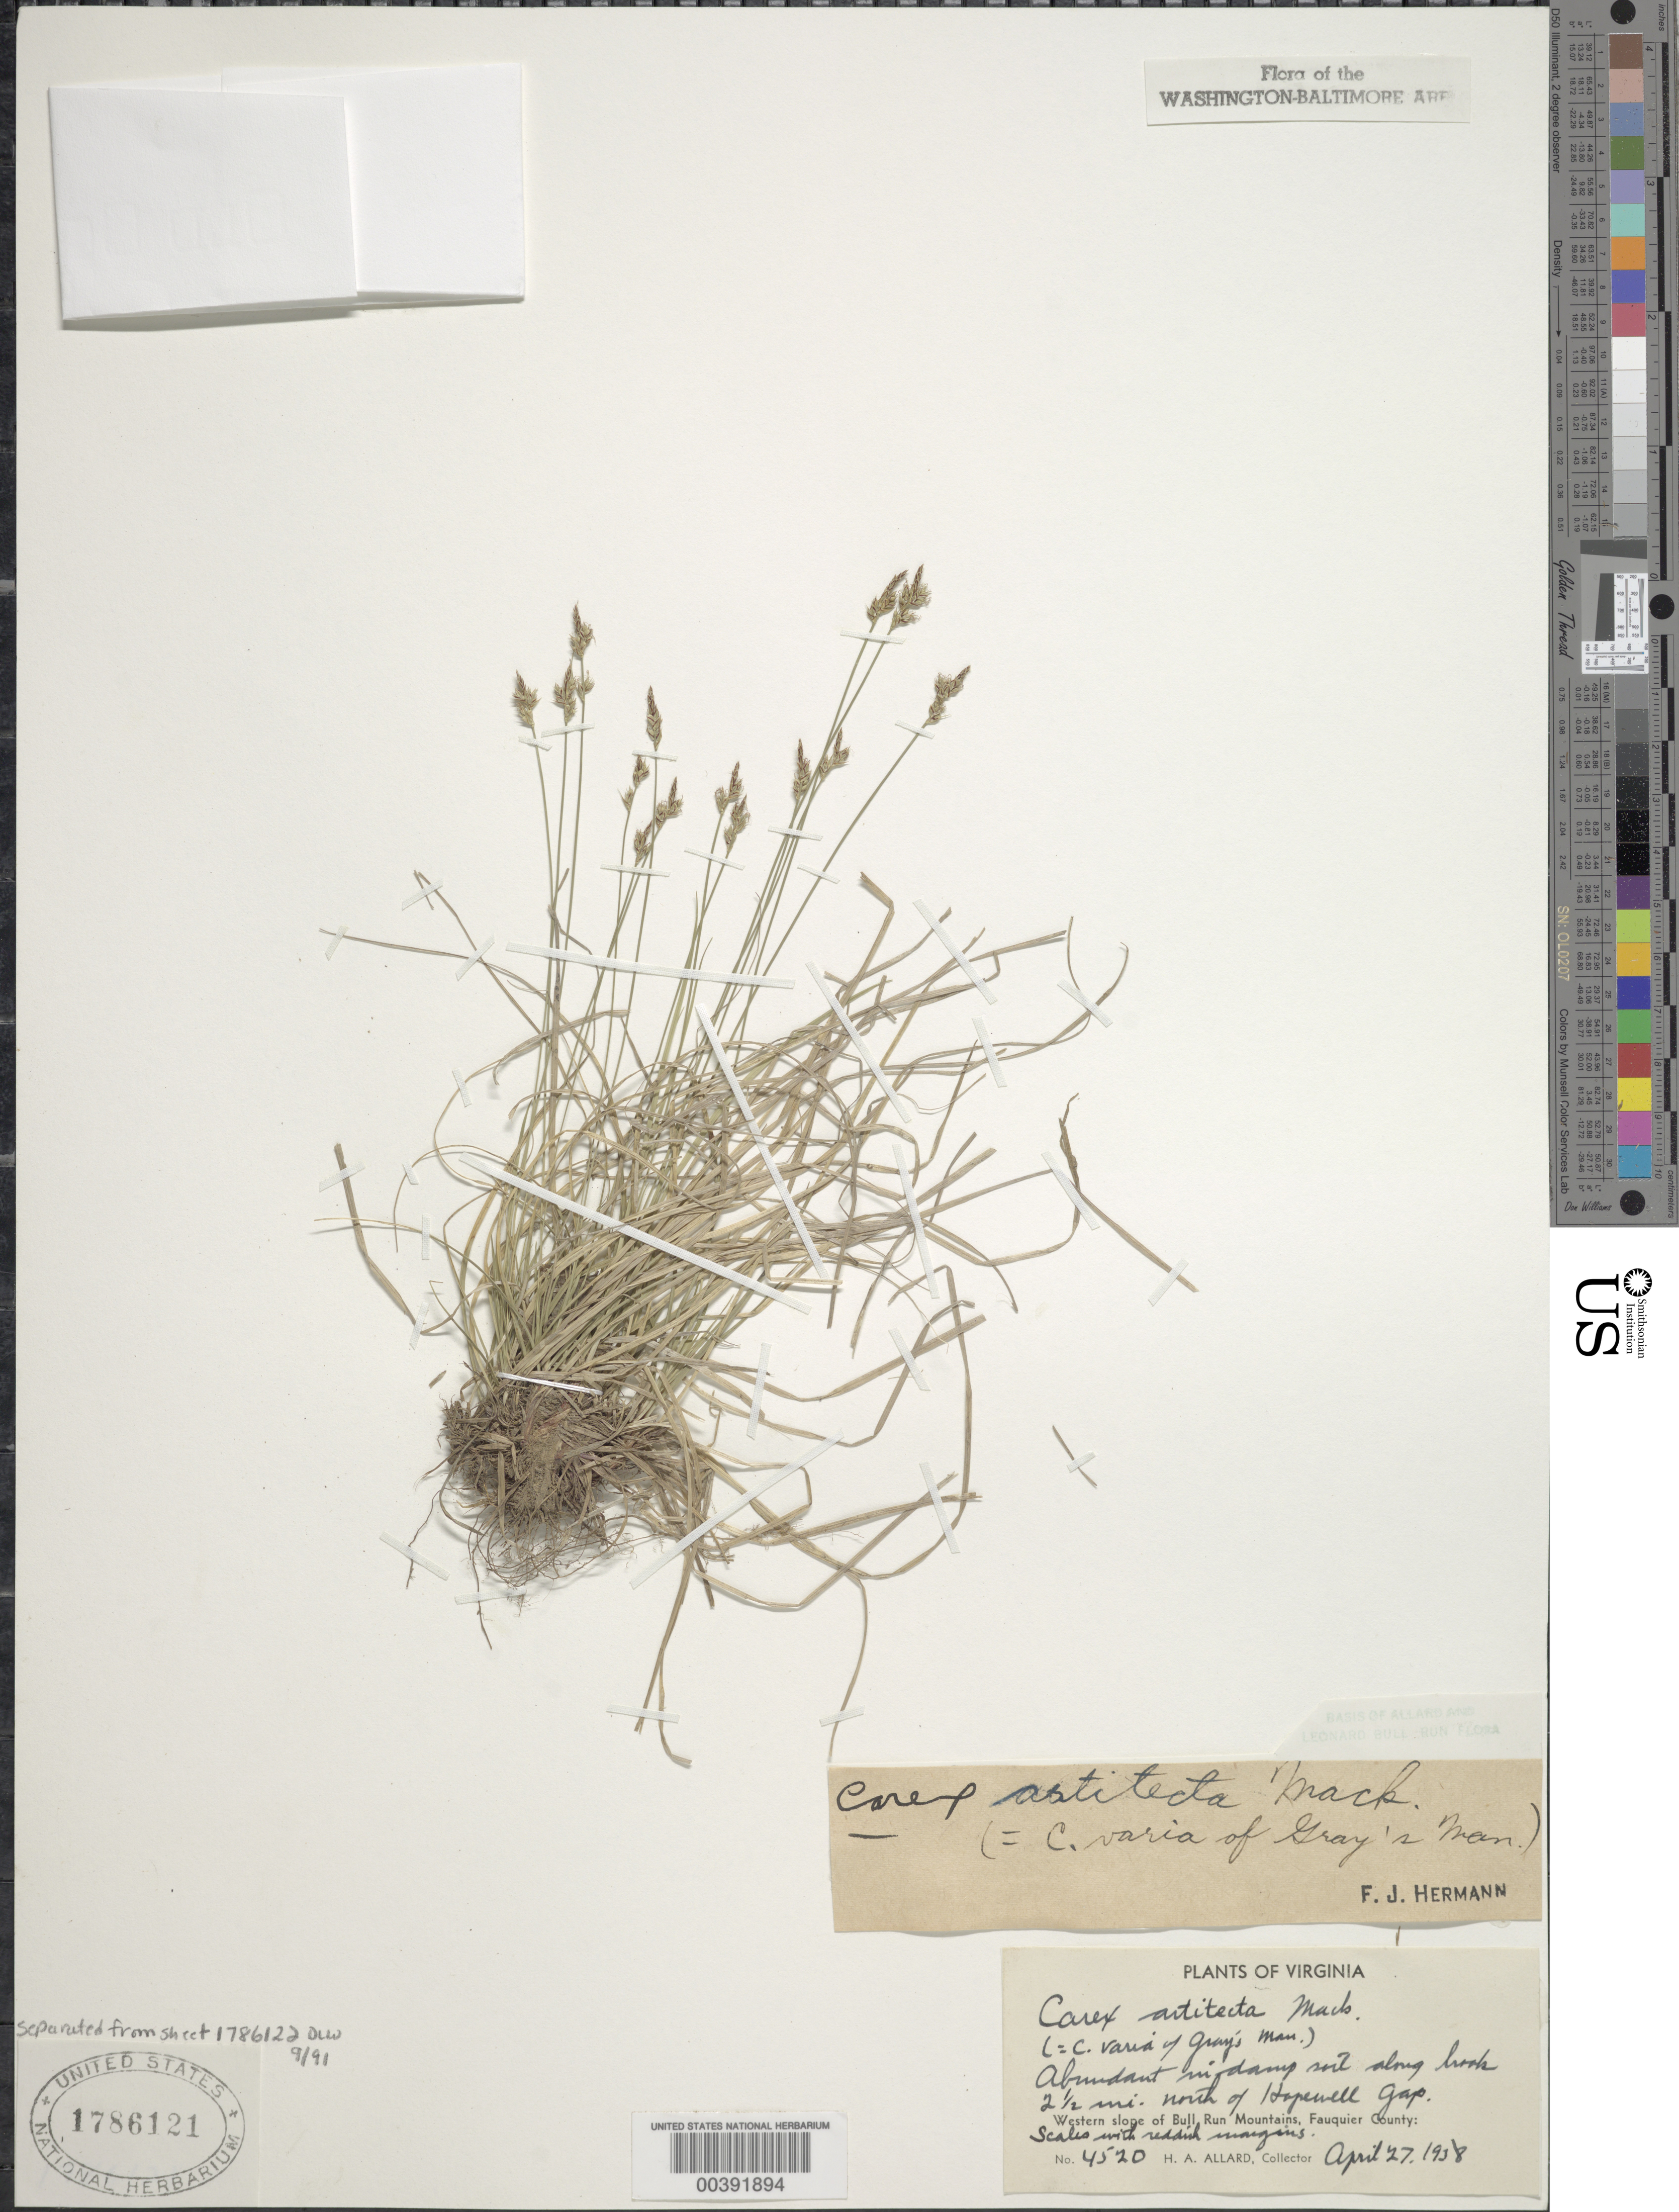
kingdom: Plantae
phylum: Tracheophyta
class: Liliopsida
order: Poales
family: Cyperaceae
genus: Carex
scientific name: Carex albicans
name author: Willd. ex Spreng.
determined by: Shetler, Stanwyn G., (US), NMNH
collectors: H. A. Allard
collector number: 4520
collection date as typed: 27 Apr 1938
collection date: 1938-04-27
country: United States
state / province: Virginia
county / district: Fauquier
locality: N of Hopewell Gap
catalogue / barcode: US 1786121